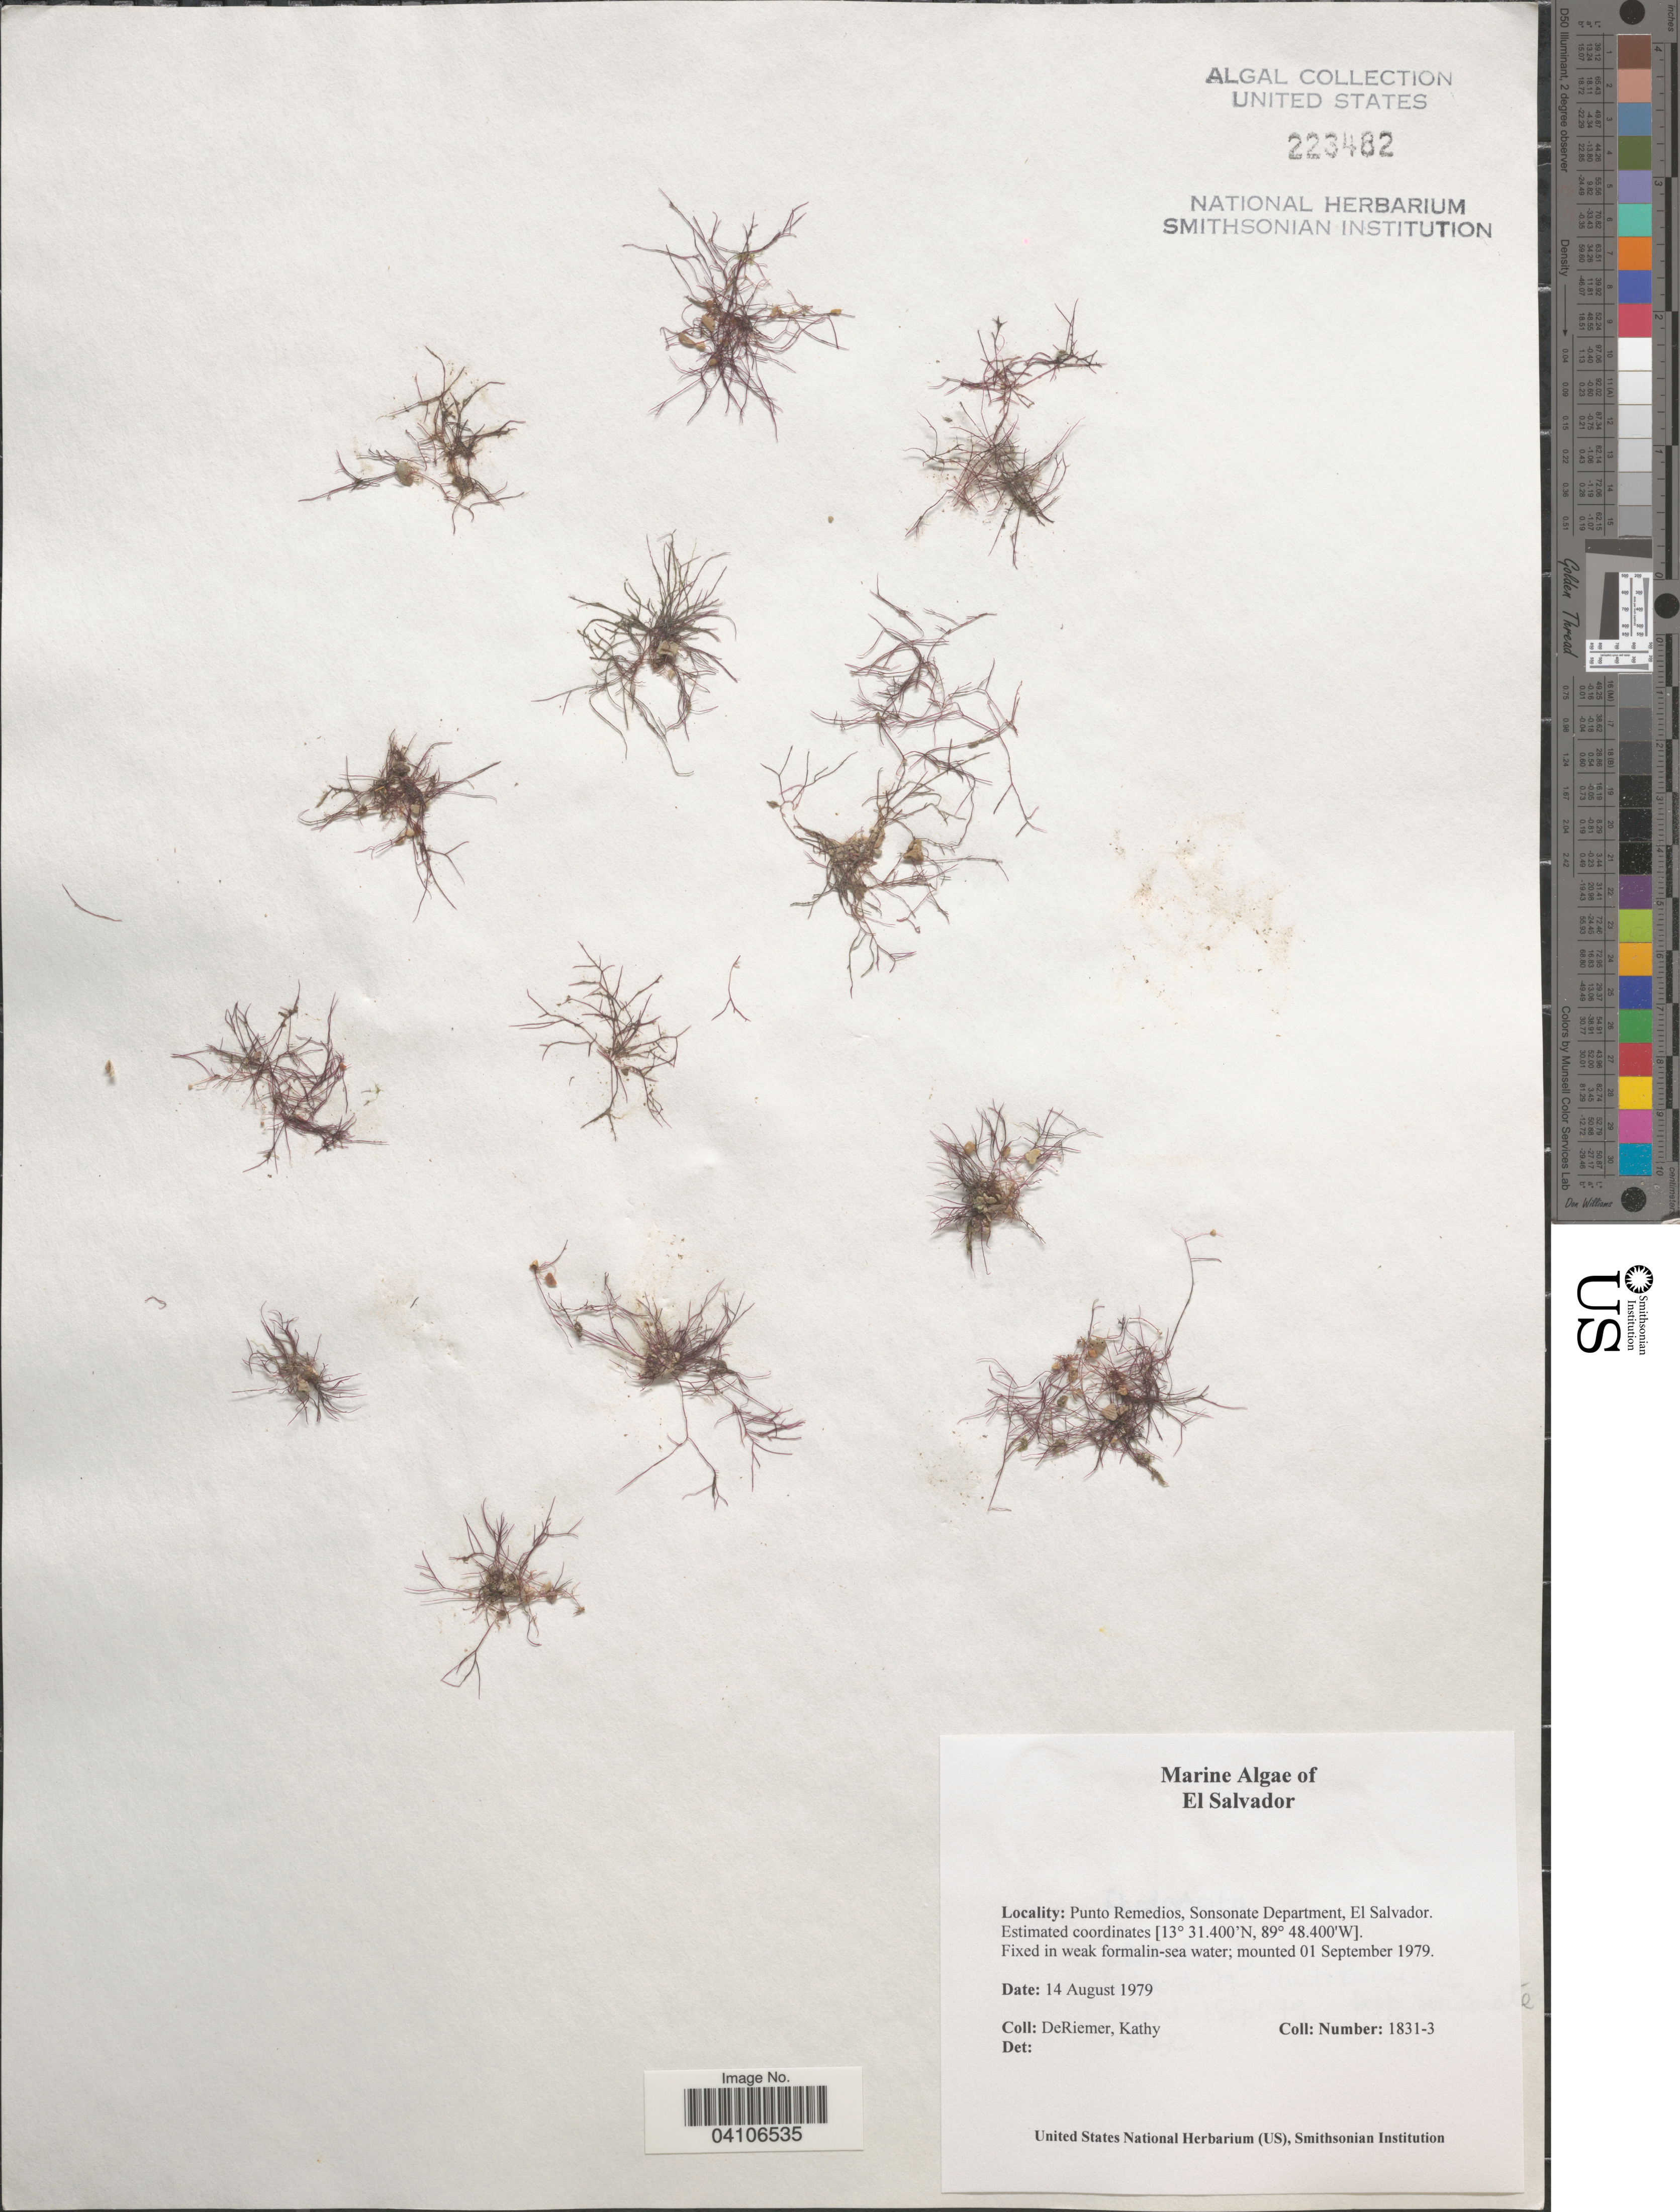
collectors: K. DeRiemer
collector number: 1831-3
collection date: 1979-08-14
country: El Salvador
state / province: Sonsonate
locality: Punto Remedios, Sonsonate Department.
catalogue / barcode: US 223482